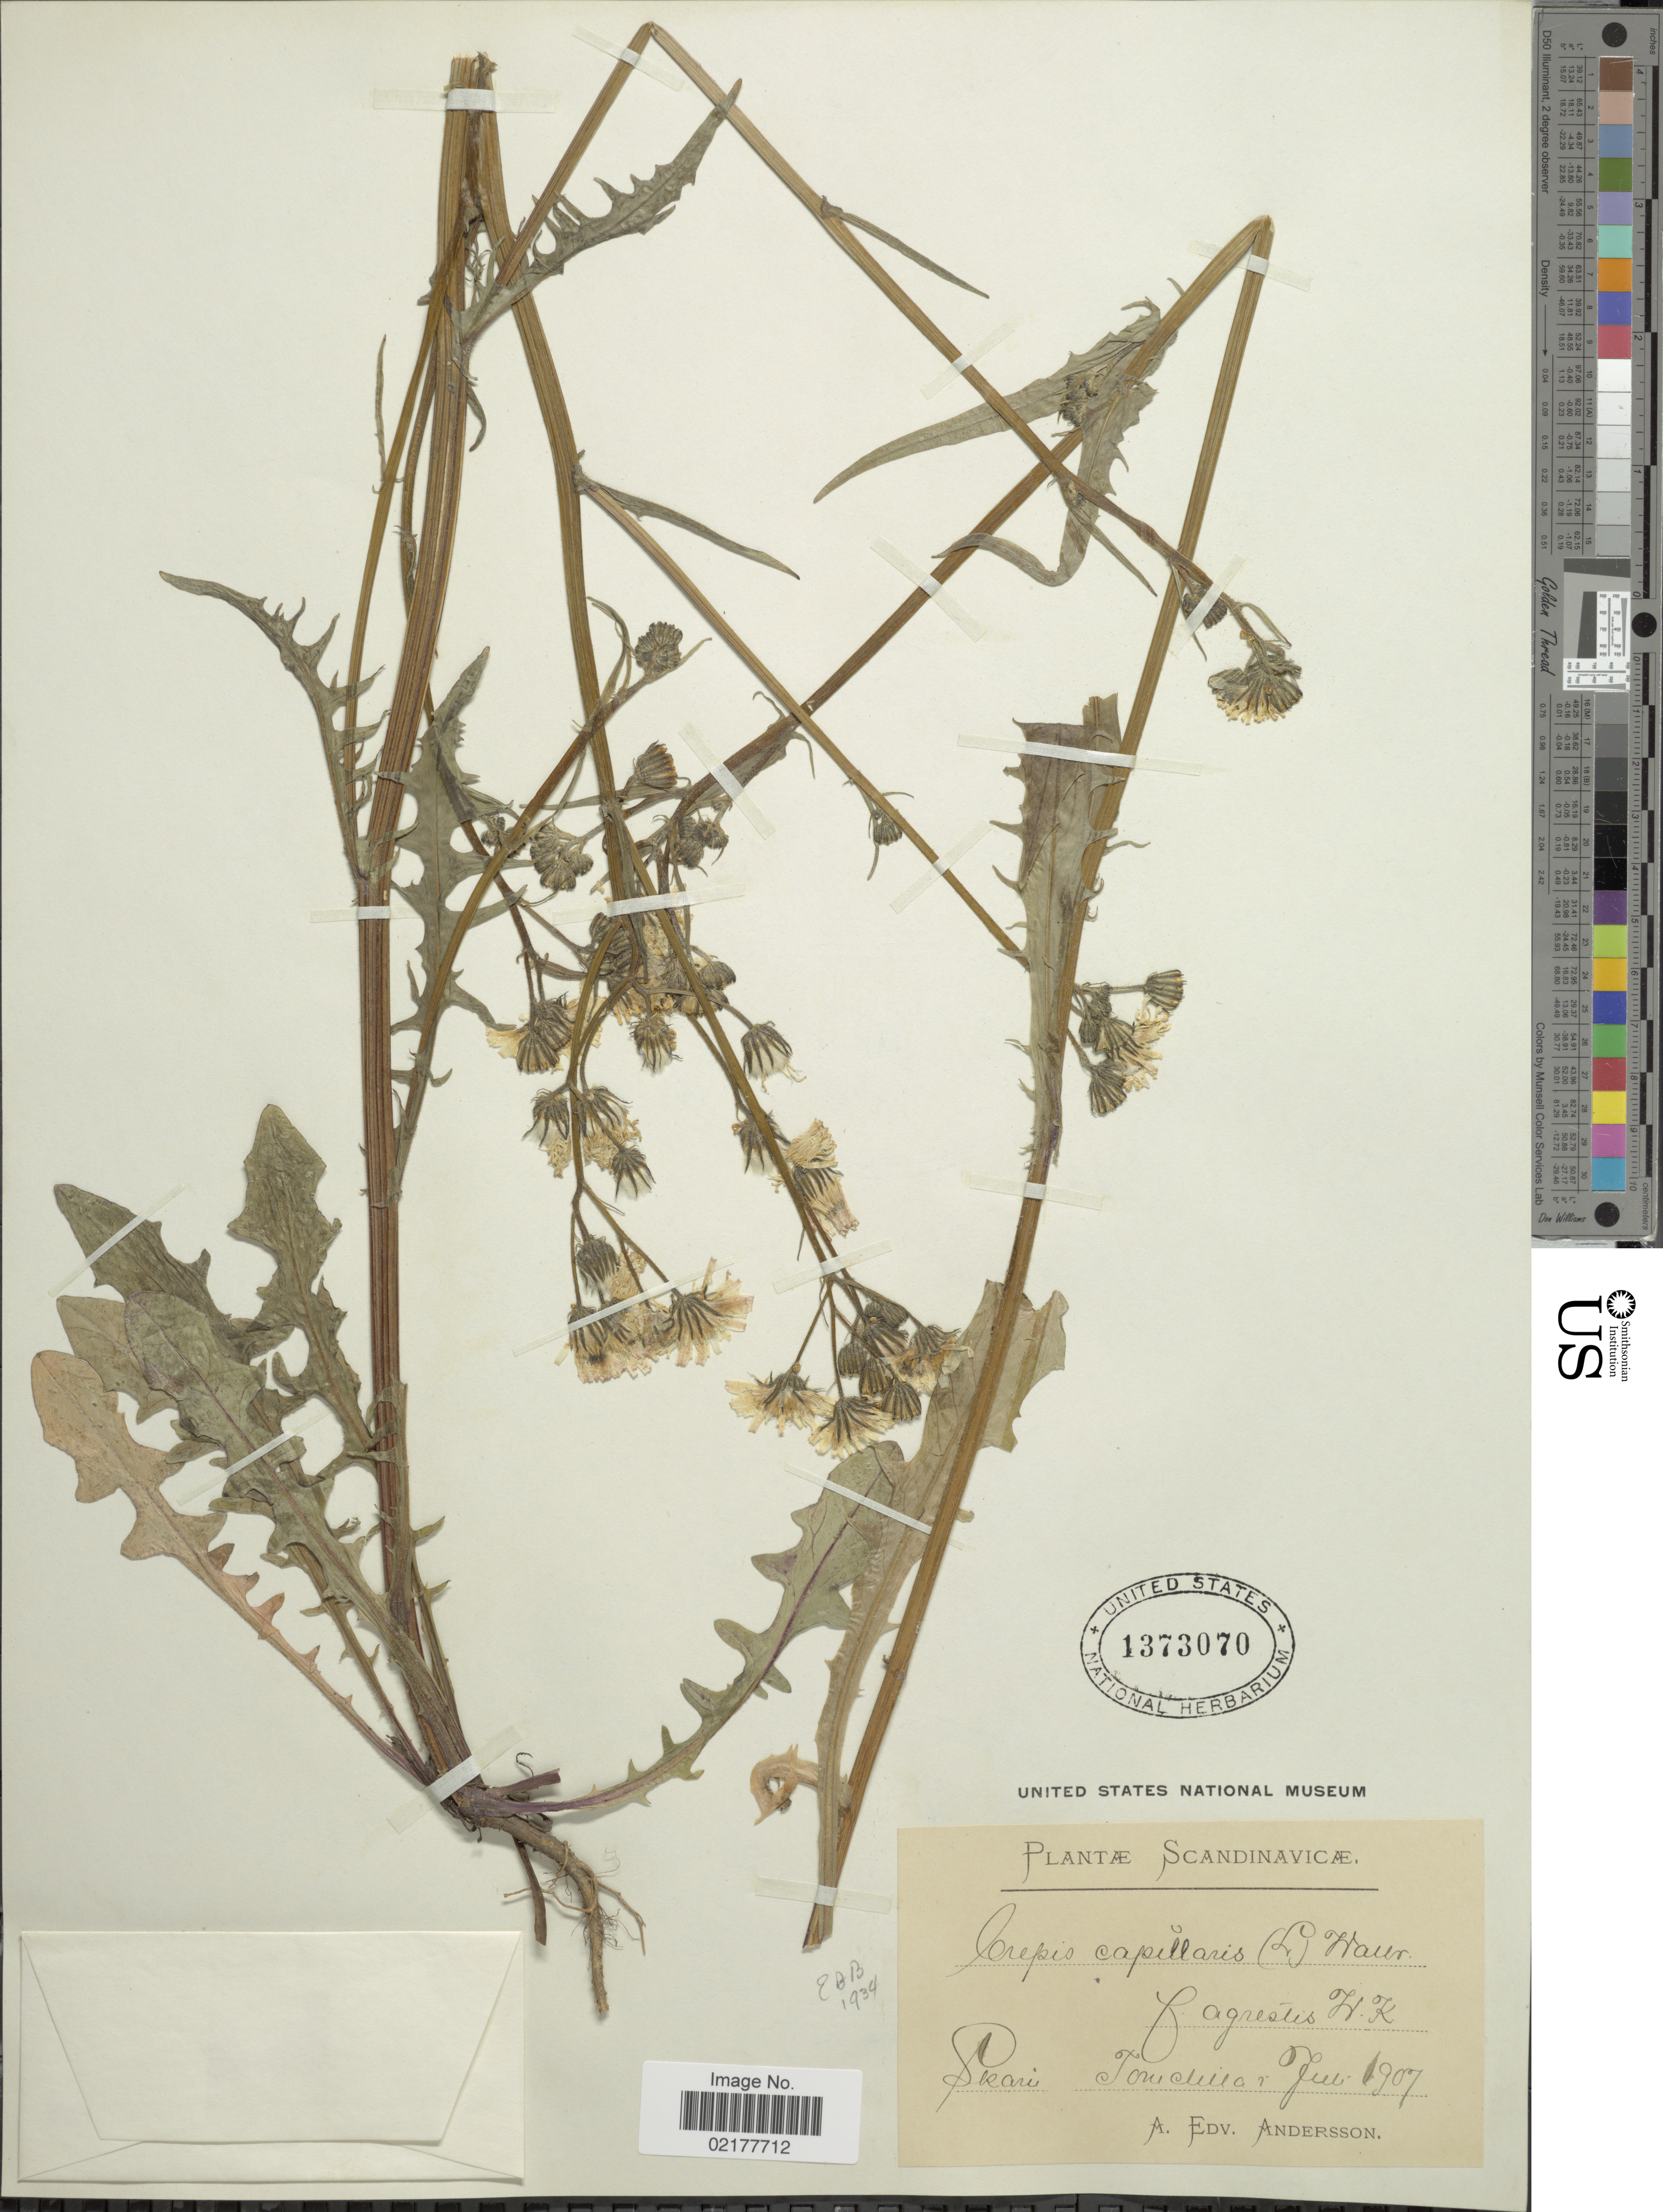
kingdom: Plantae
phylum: Tracheophyta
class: Magnoliopsida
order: Asterales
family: Asteraceae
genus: Crepis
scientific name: Crepis capillaris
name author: (L.) Wallr.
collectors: A. Andersson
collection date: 1907-07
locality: Scandinavicae. Skari Toniclilla [interpreted]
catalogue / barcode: US 1373070